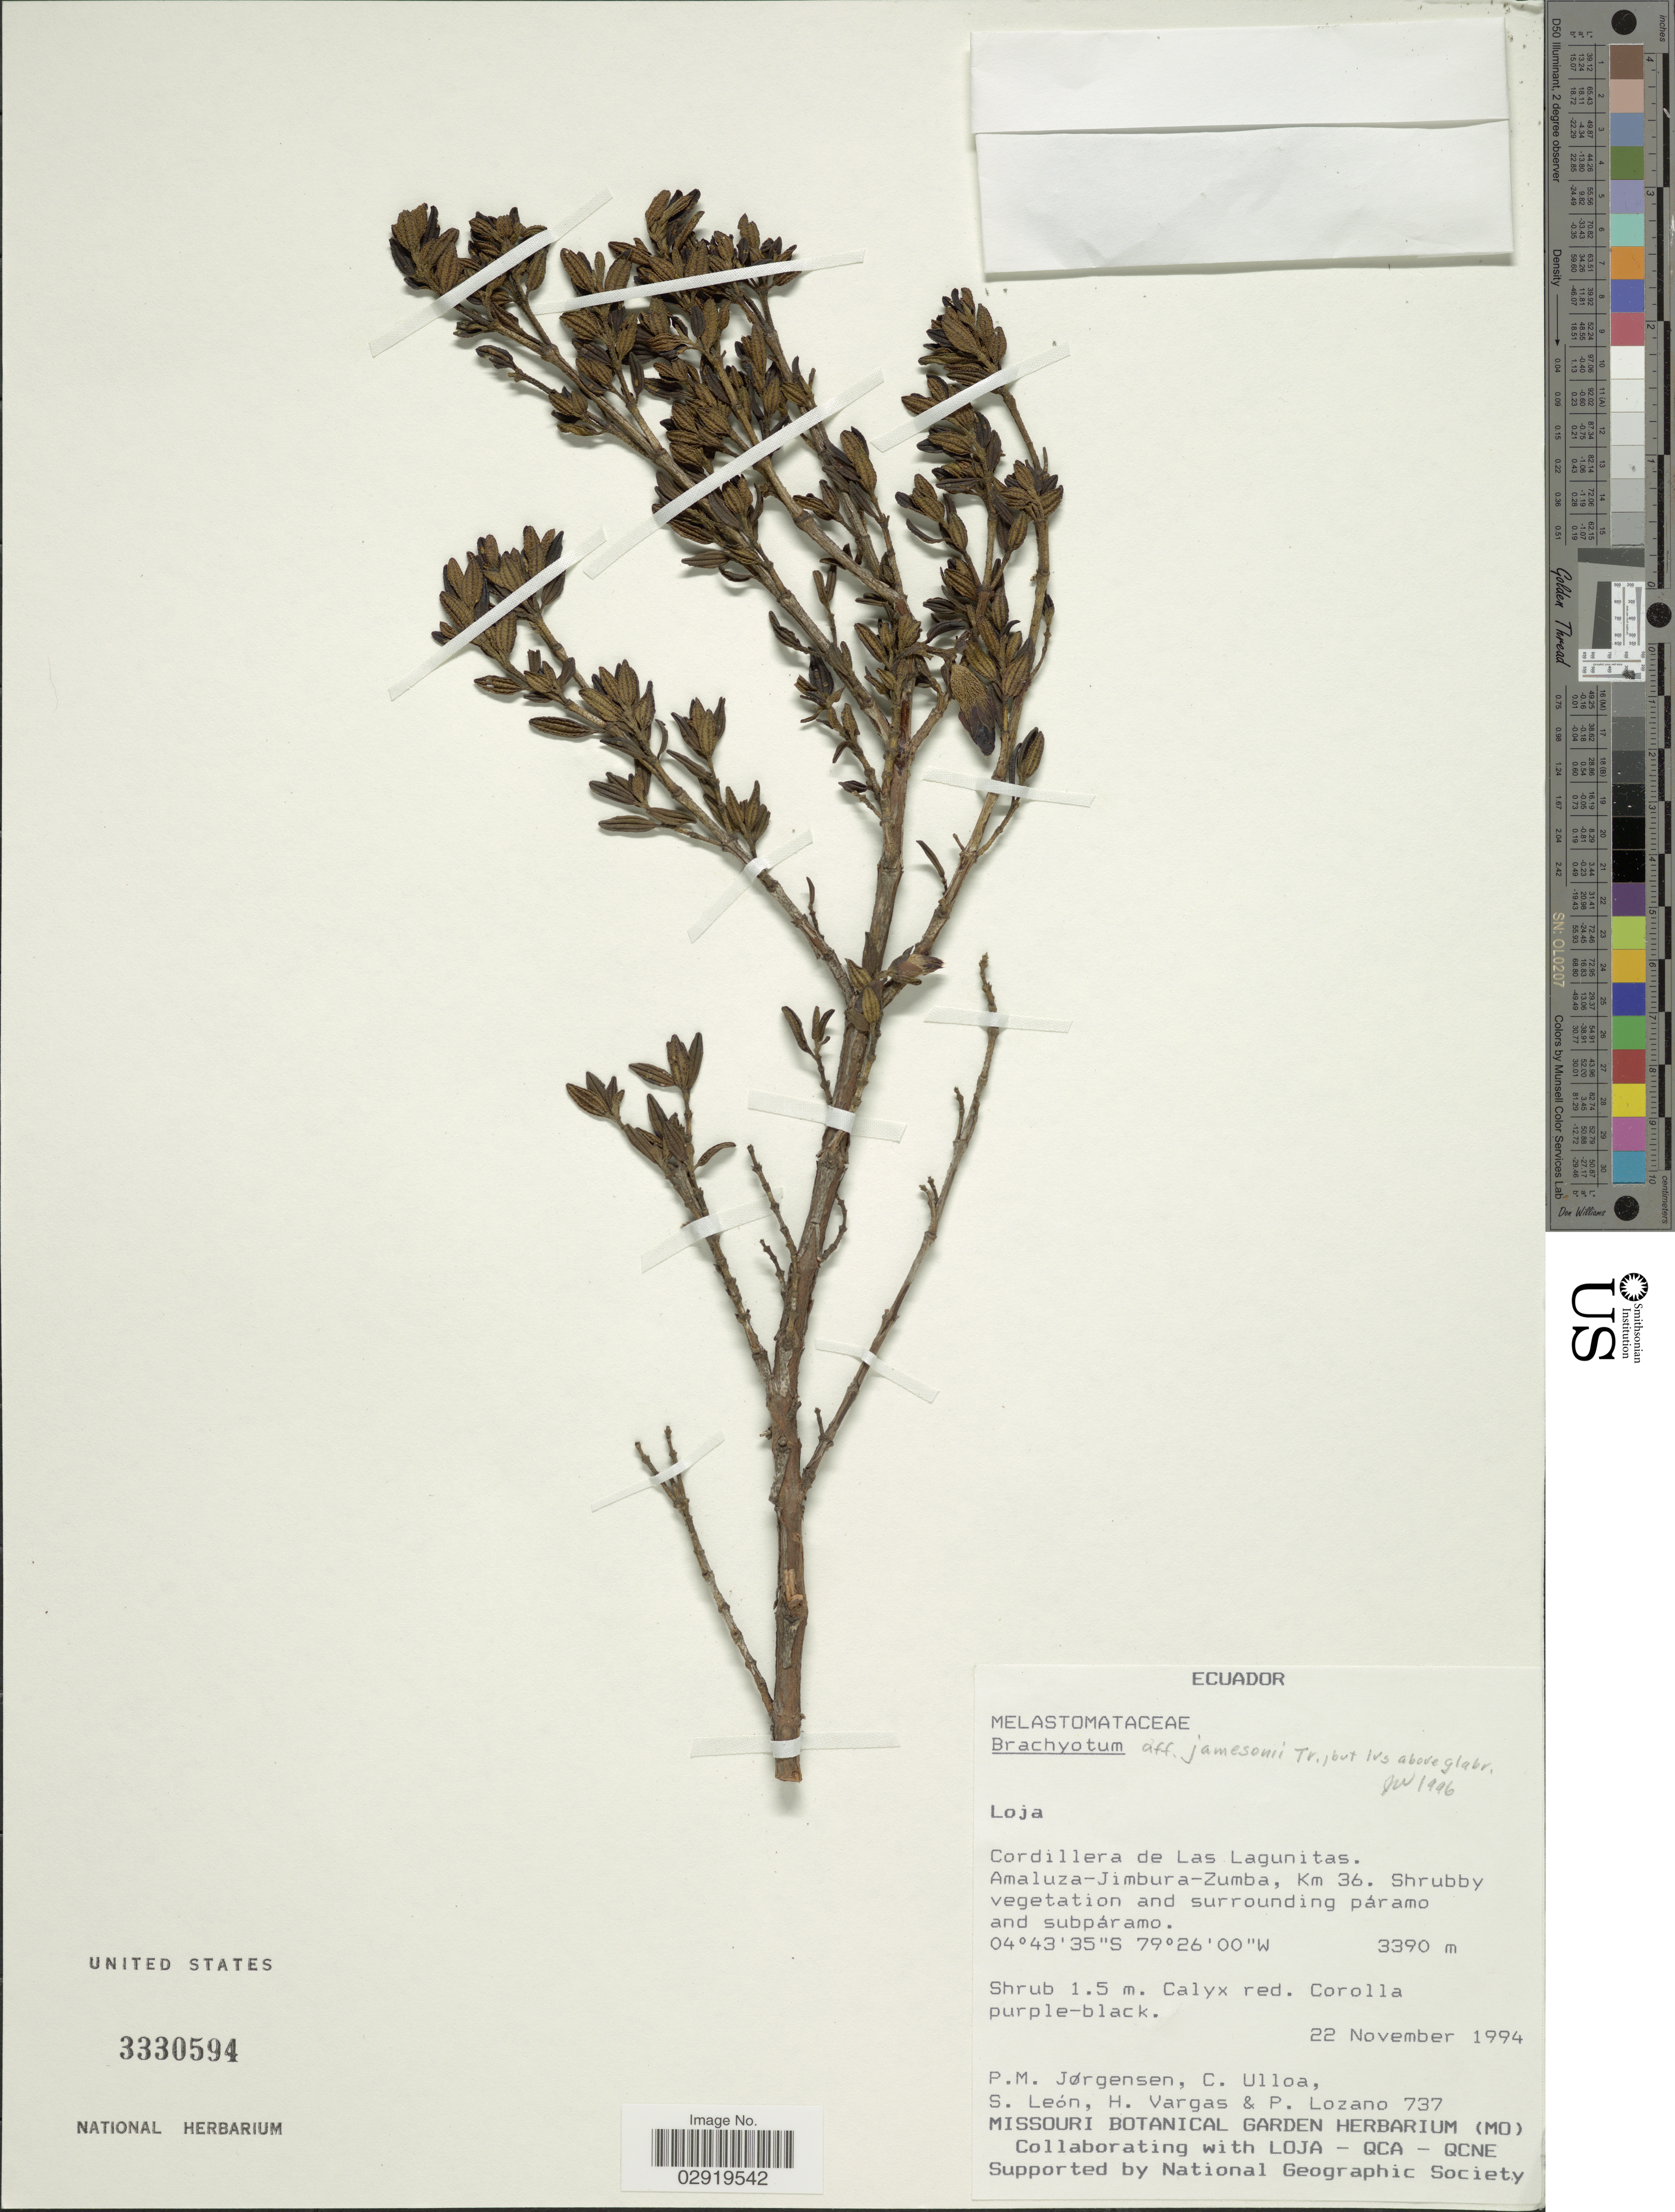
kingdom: Plantae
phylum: Tracheophyta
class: Magnoliopsida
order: Myrtales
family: Melastomataceae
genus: Brachyotum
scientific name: Brachyotum sp.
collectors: P. Jørgensen, C. Ulloa, S. León, H. Vargas & P. Lozano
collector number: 737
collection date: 1994-11-22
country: Ecuador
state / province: Loja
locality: Cordillera de Las Lagunitas. Amaluza-Jimbura-Zumba, Km 36.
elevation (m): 3390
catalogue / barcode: US 3330594